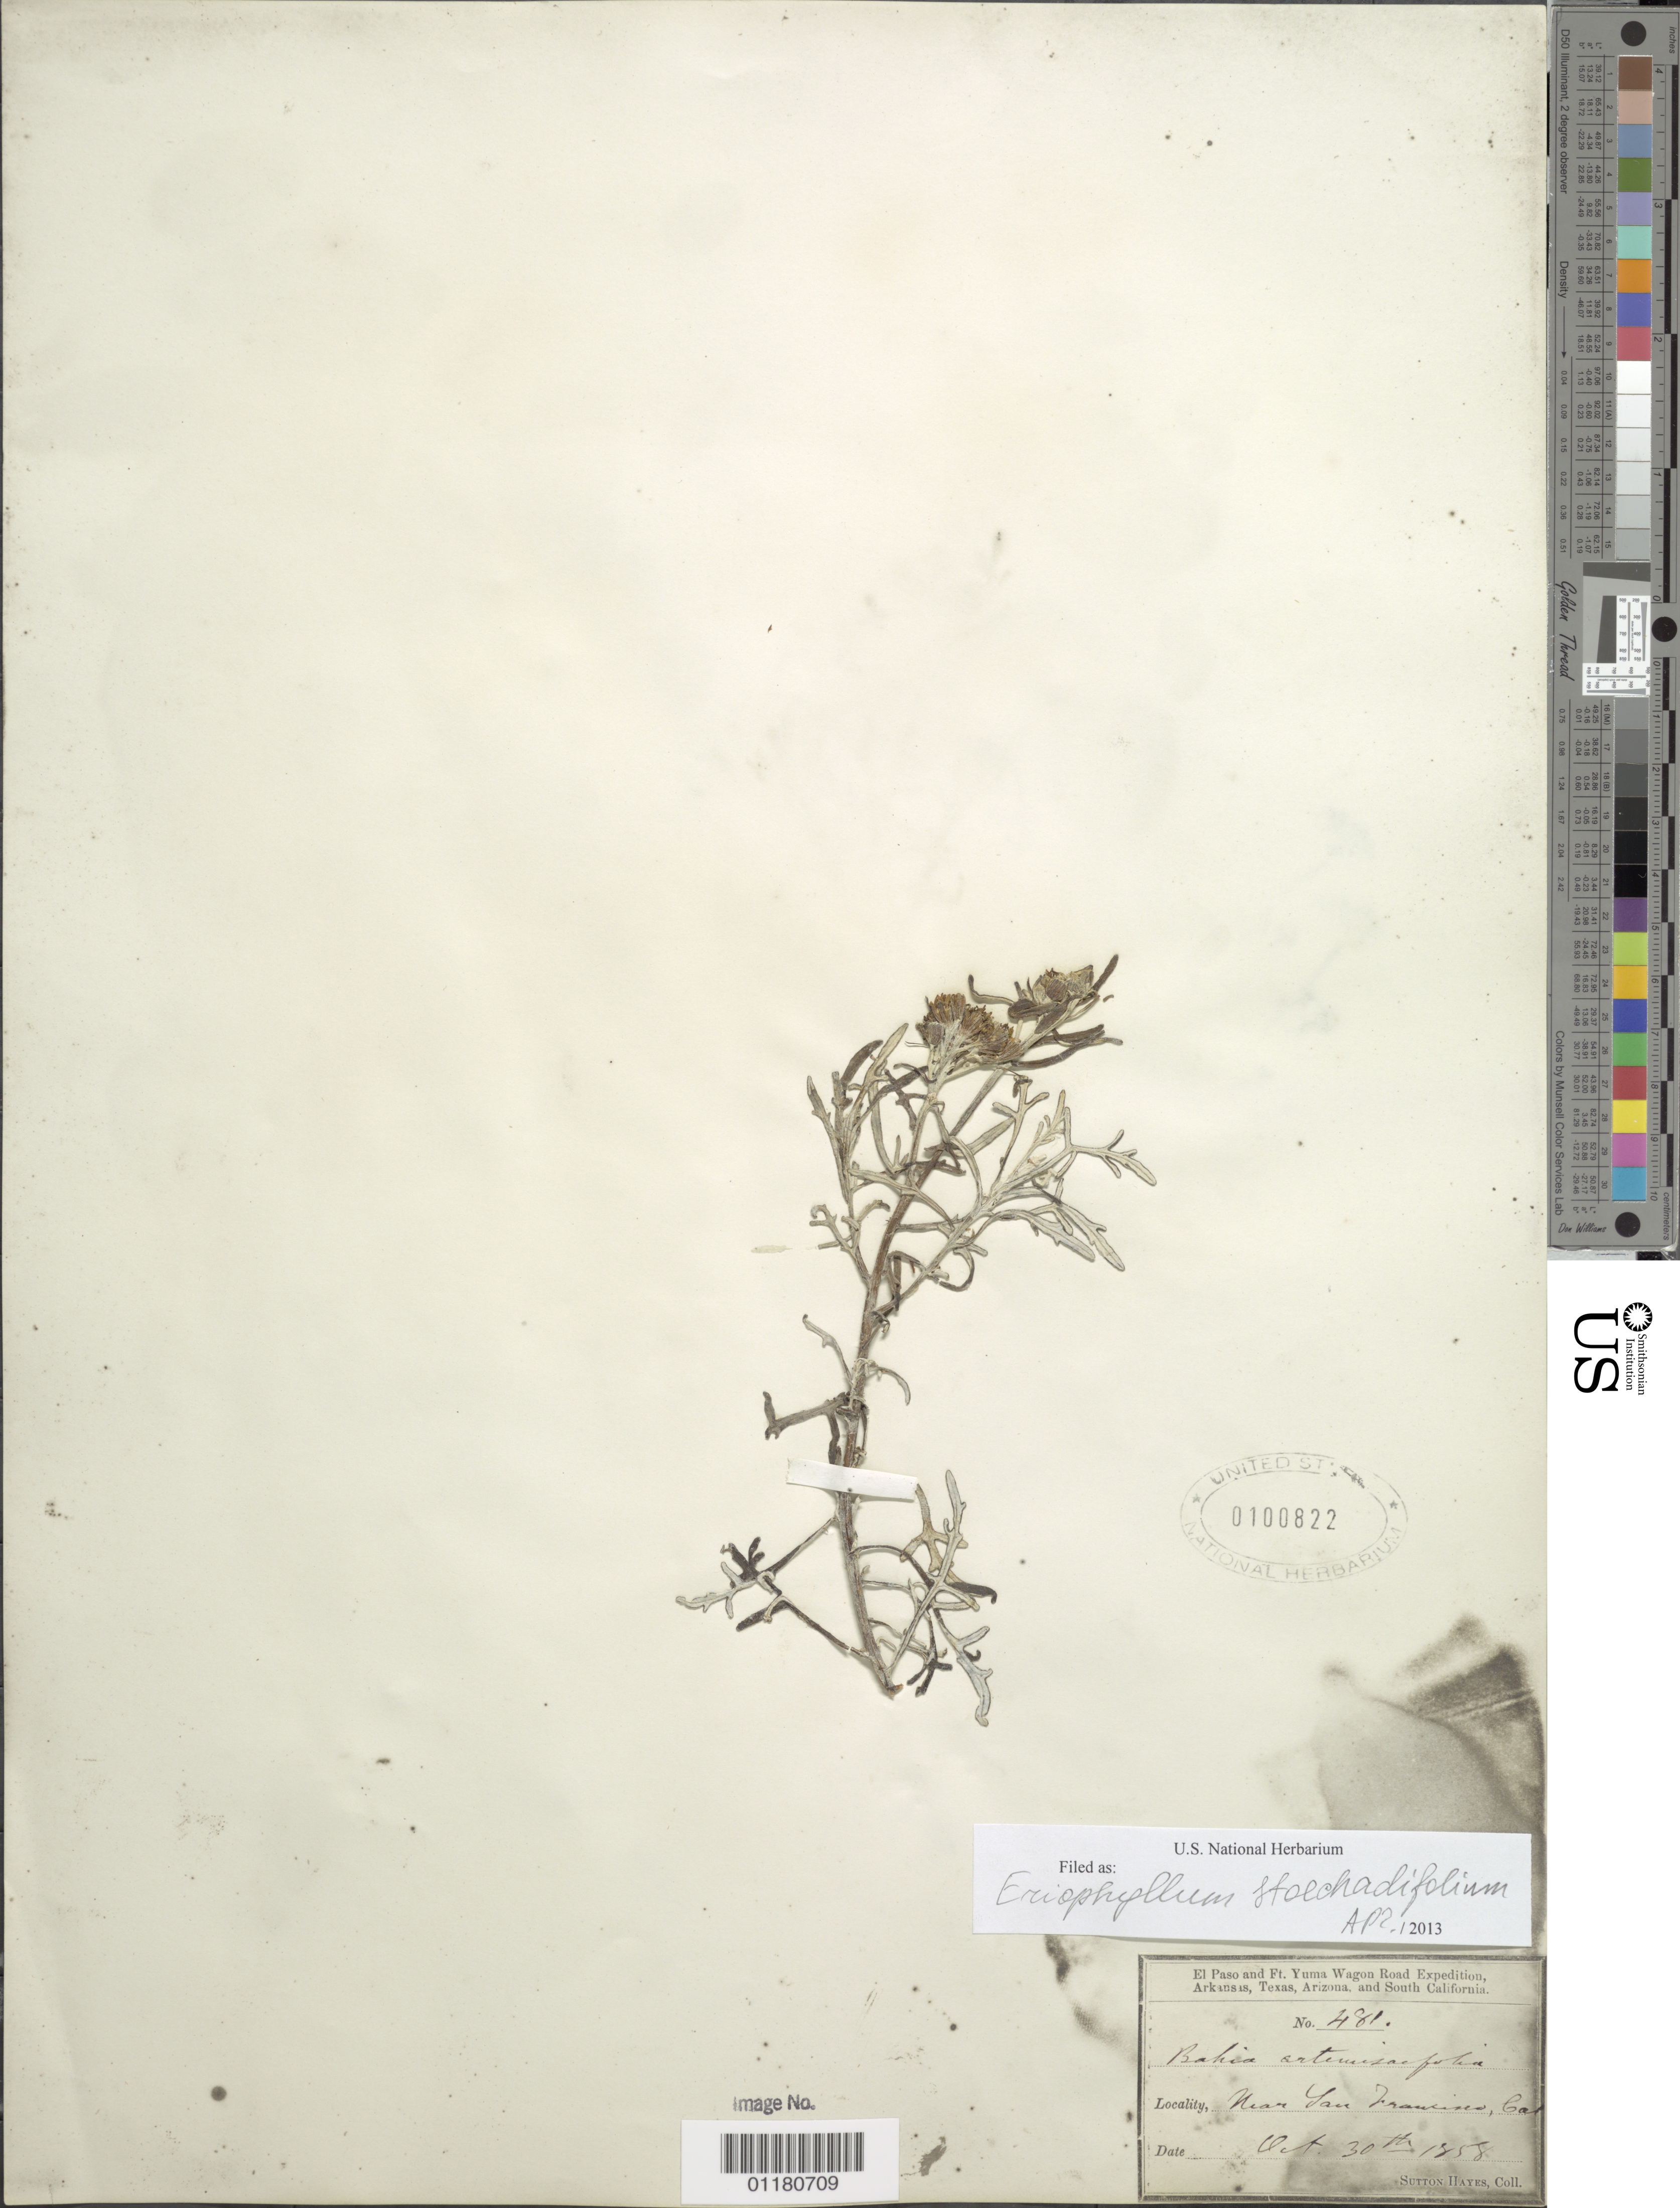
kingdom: Plantae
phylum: Tracheophyta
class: Magnoliopsida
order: Asterales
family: Asteraceae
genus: Eriophyllum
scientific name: Eriophyllum staechadifolium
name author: Lag.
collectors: S. Hayes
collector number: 481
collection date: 1858-10-30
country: United States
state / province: California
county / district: San Francisco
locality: near San Francisco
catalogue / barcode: US 100822